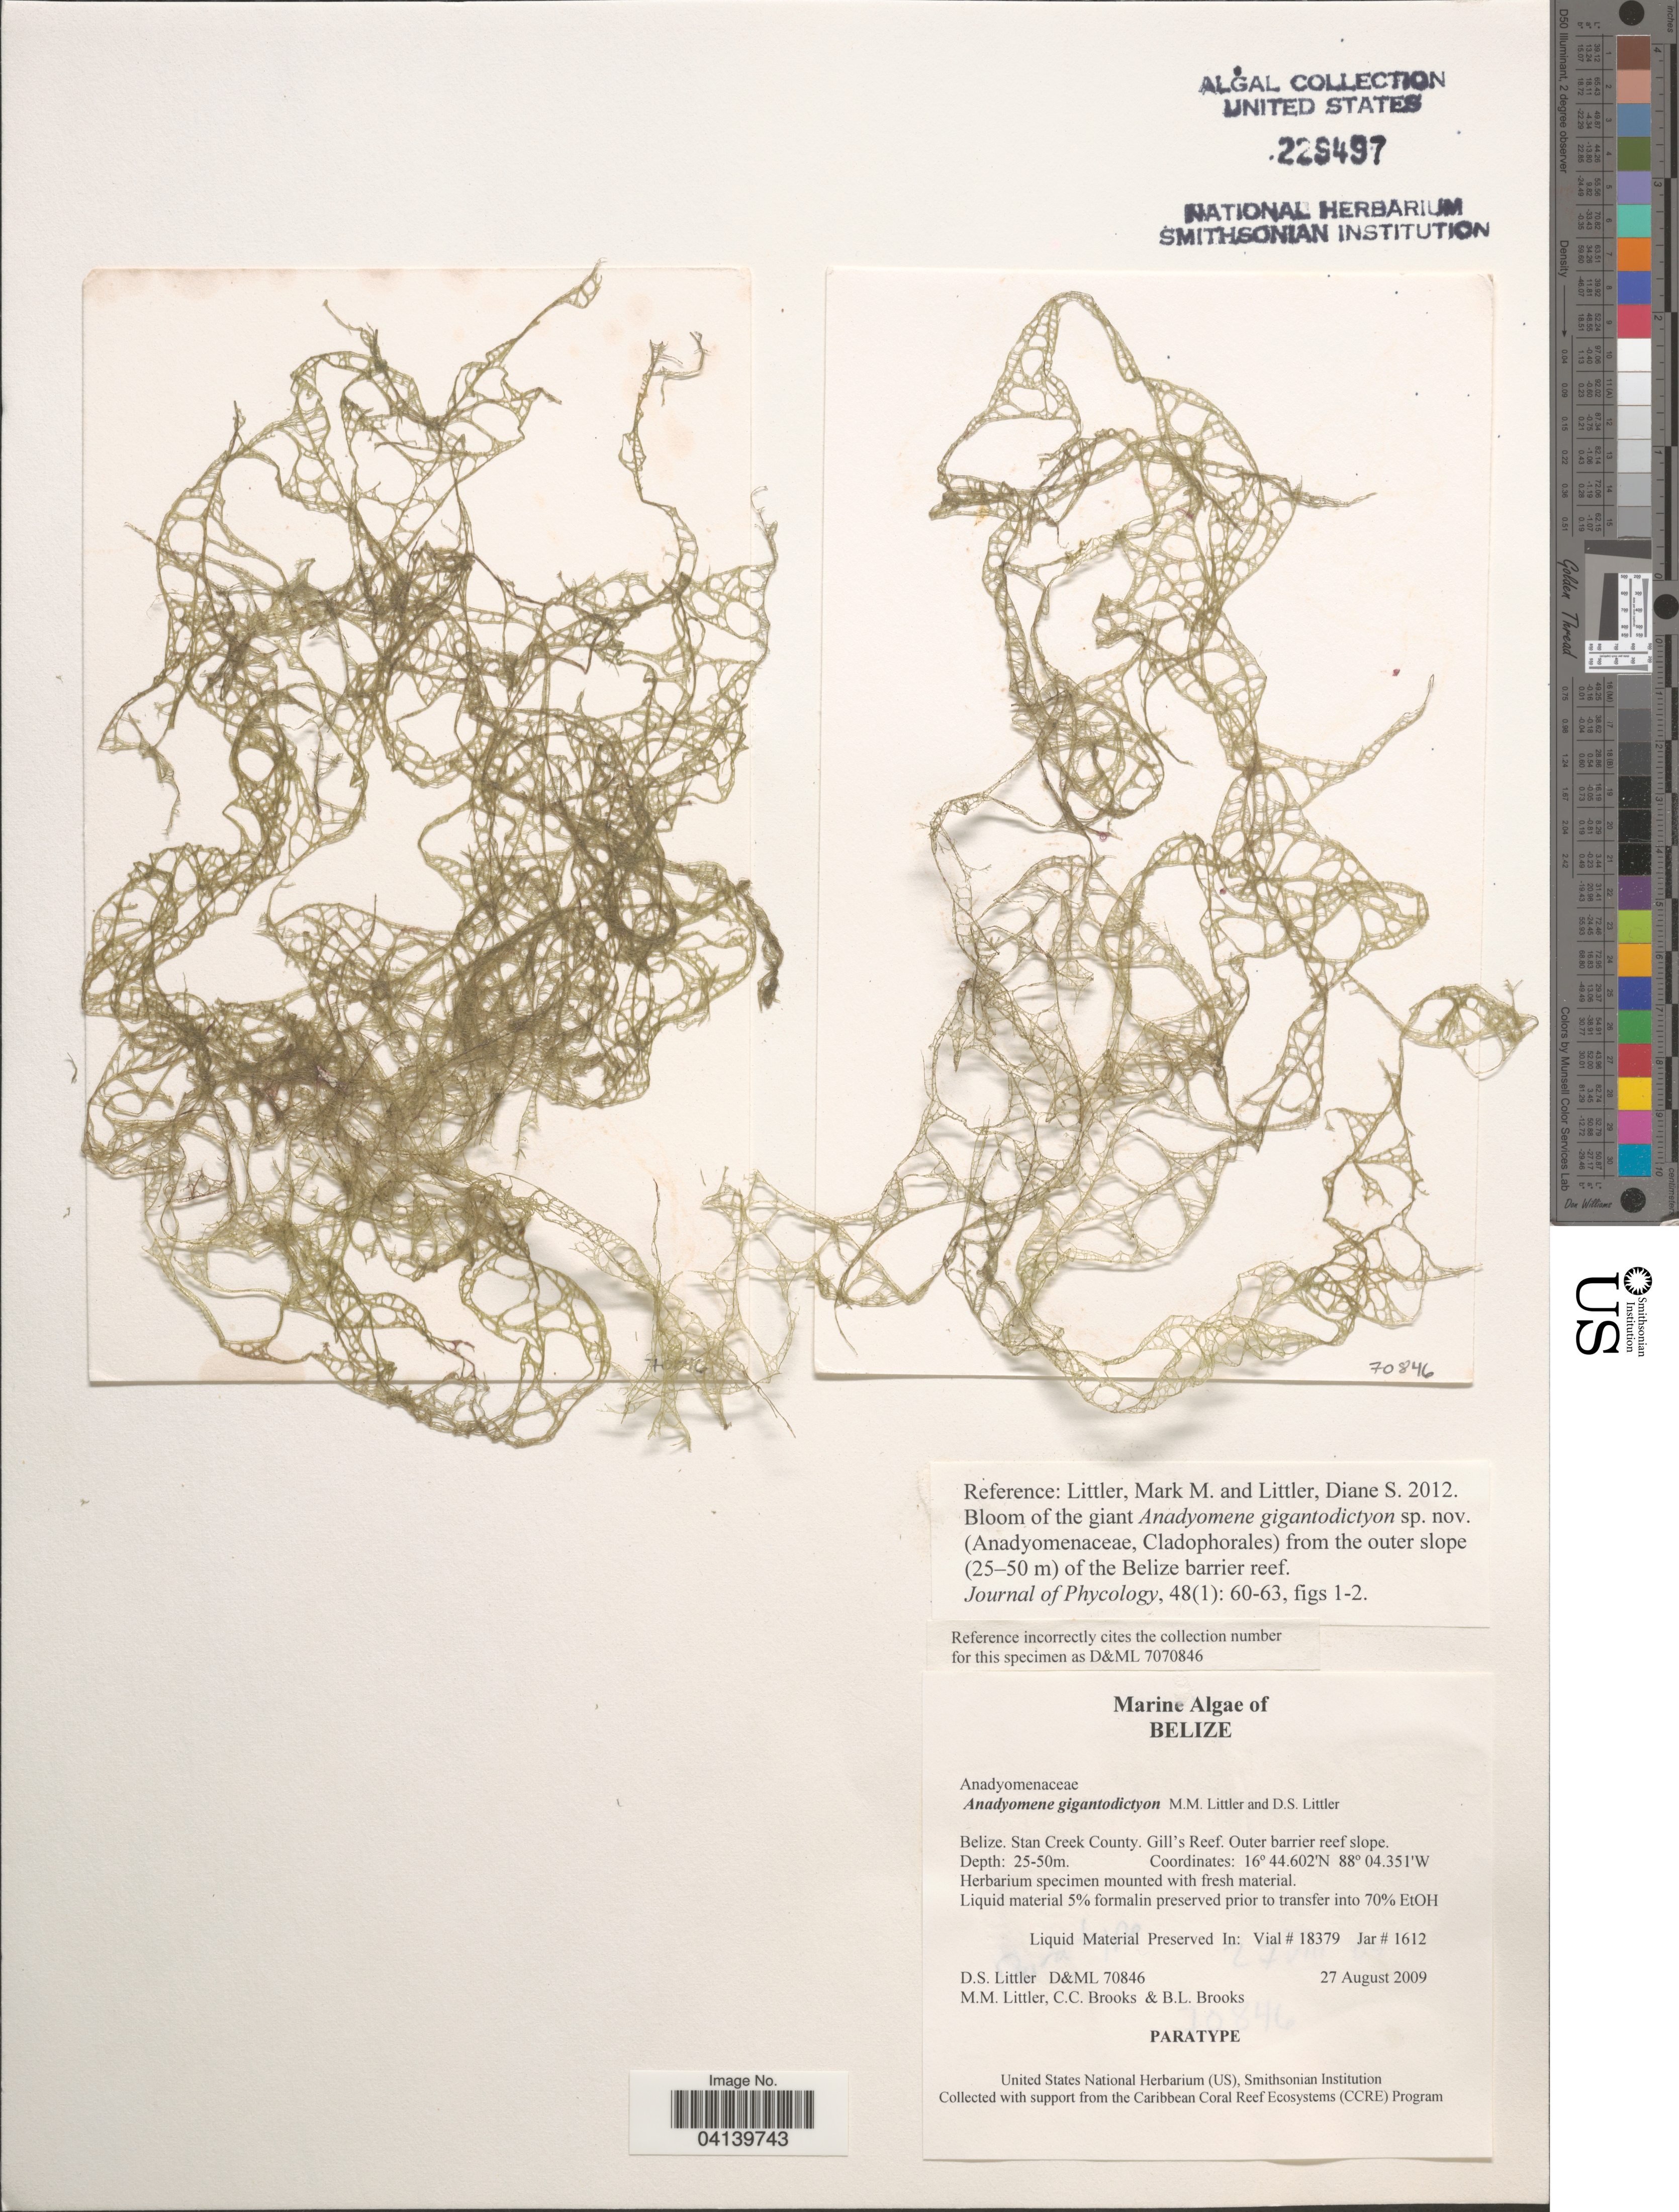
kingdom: Plantae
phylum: Chlorophyta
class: Ulvophyceae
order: Cladophorales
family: Anadyomenaceae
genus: Anadyomene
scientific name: Anadyomene gigantodictyon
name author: Littler & D.S. Littler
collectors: D. S. Littler, C. Brooks & B. Brooks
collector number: D&ML 70846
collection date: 2009-08-27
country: Belize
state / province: Stann Creek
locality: Stan Creek County. Gill's Reef.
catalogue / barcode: US 229497